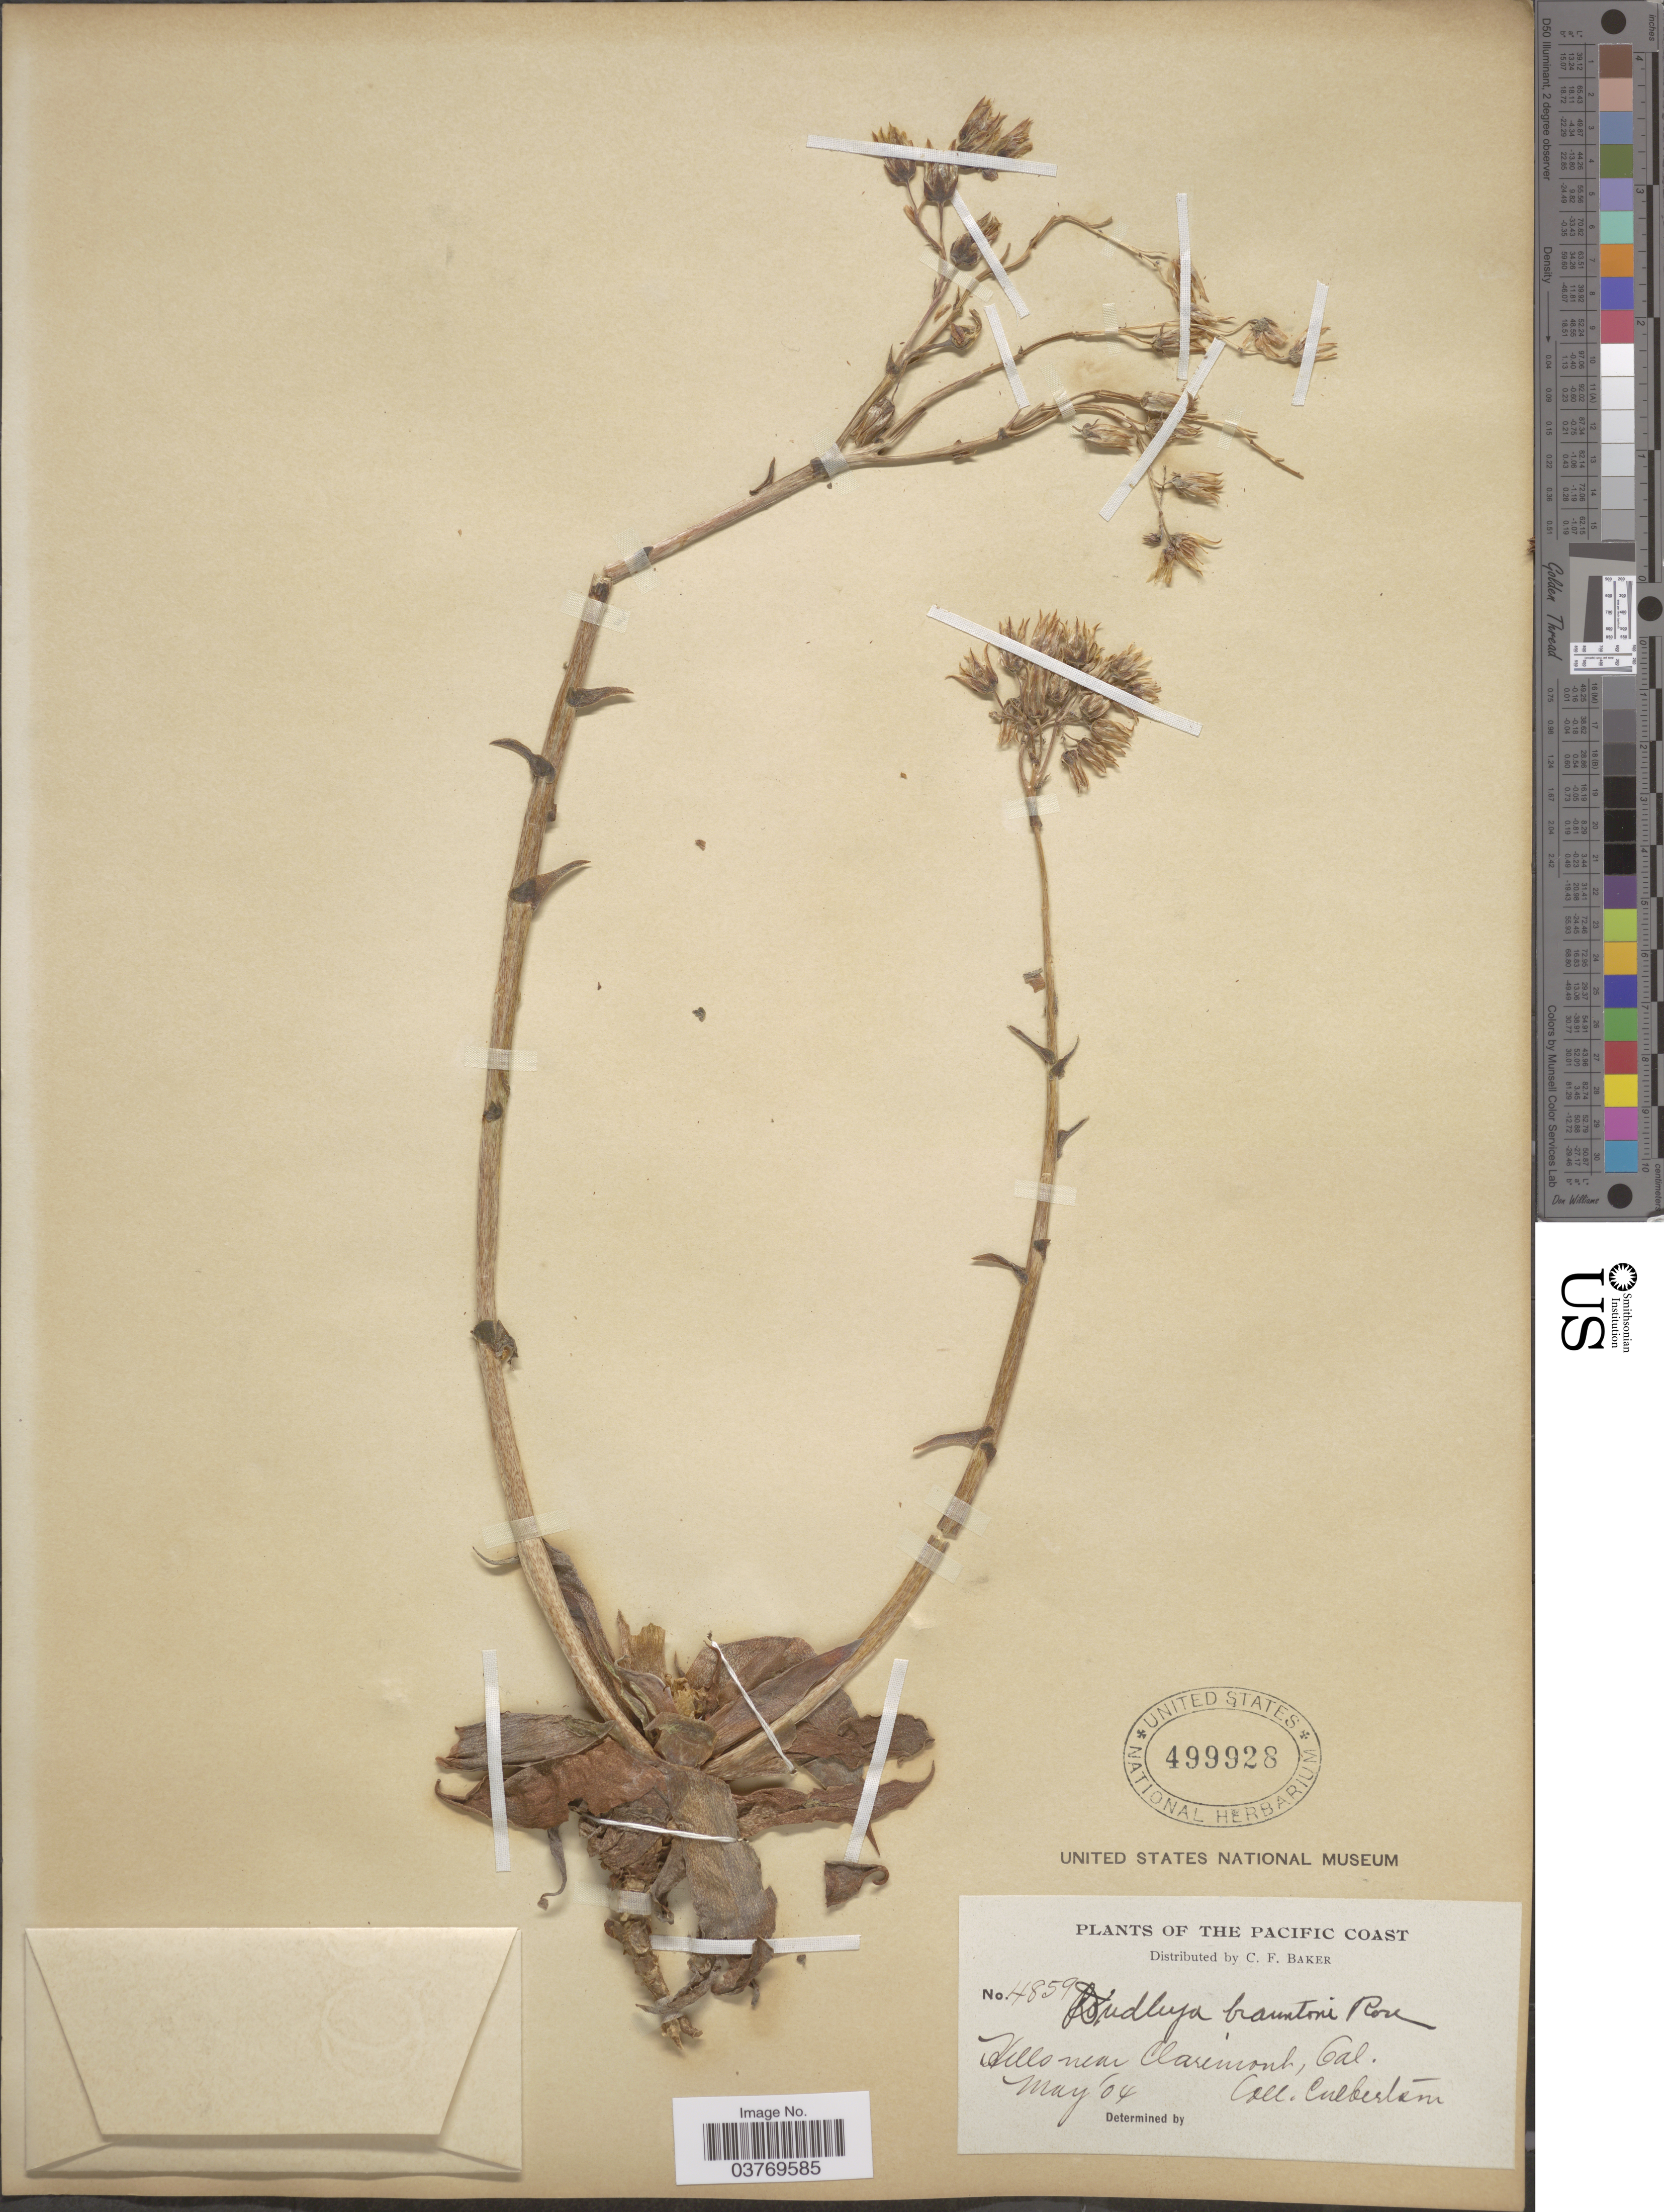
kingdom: Plantae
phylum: Tracheophyta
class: Magnoliopsida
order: Saxifragales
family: Crassulaceae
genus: Dudleya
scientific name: Dudleya brauntonii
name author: Rose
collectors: -. Culbertson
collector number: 4859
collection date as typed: Transcribed d/m/y: /5/4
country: United States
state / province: California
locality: The Pacific Coast. Hills near Claremont.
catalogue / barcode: US 499928